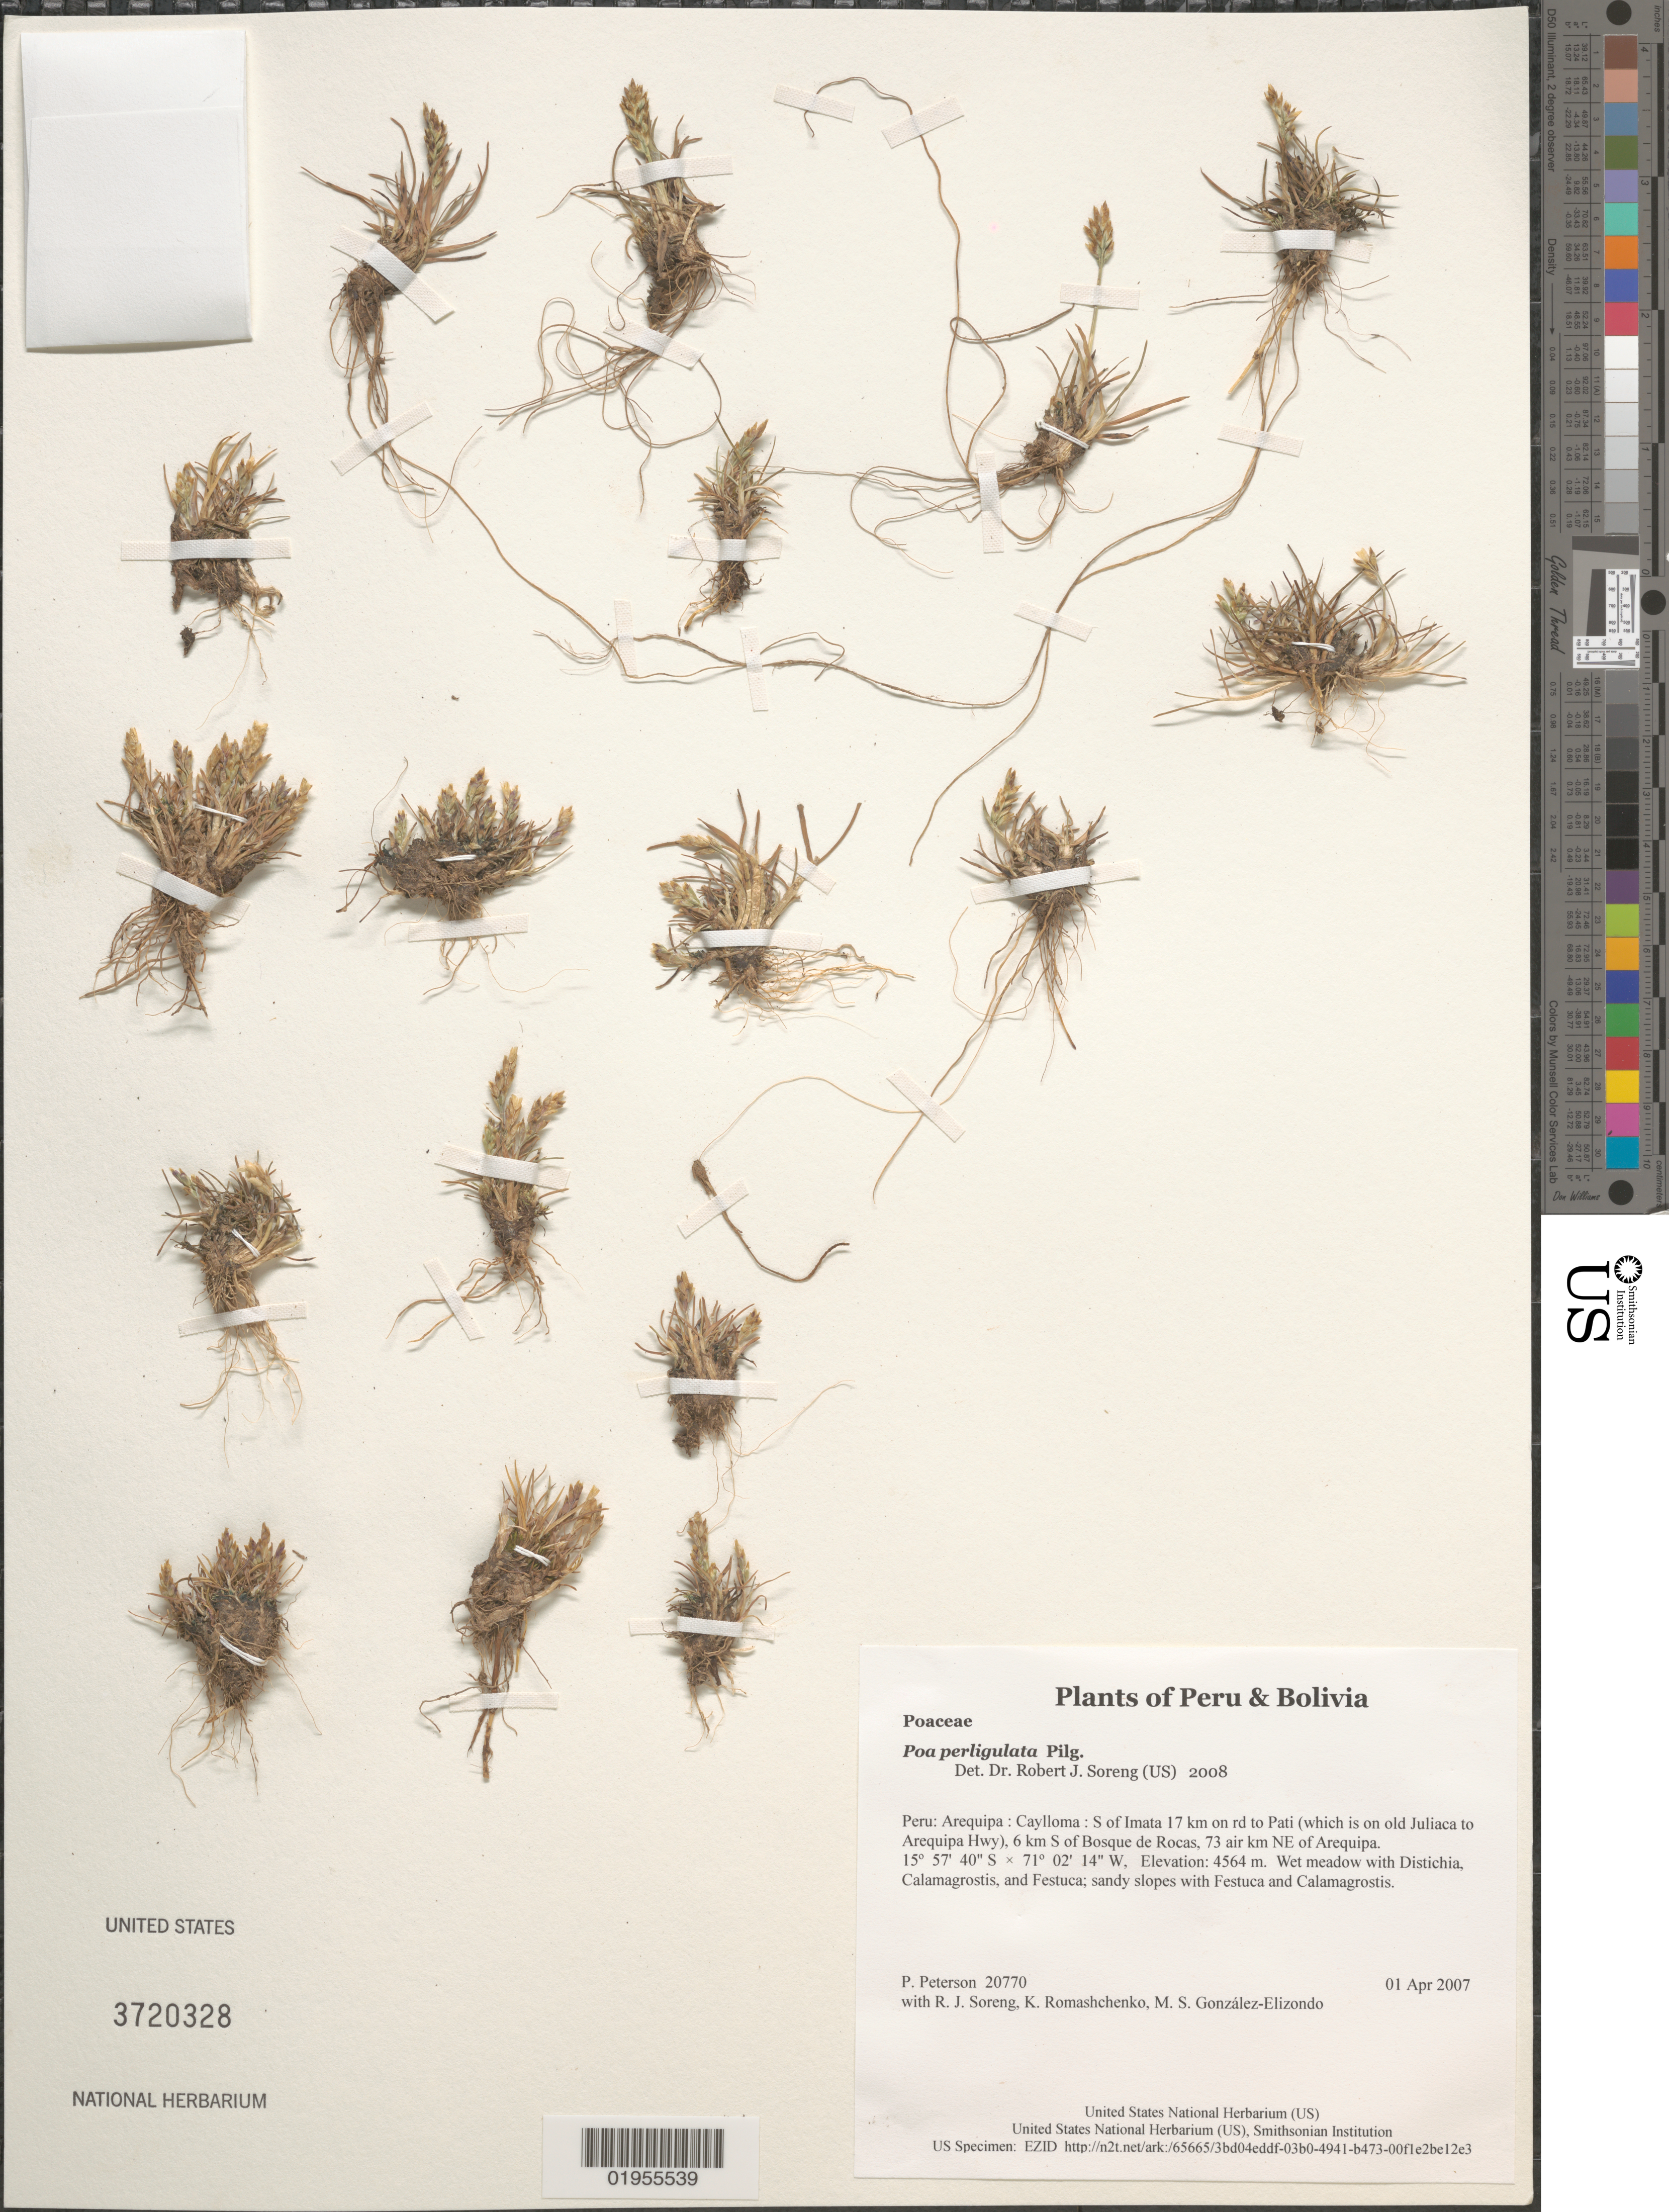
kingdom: Plantae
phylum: Tracheophyta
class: Liliopsida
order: Poales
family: Poaceae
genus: Poa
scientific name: Poa perligulata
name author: Pilg.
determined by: Soreng, Robert J., Research Associate (BOT), Smithsonian Institution - National Museum of Natural History (UNITED STATES)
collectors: P. M. Peterson, R. J. Soreng, K. Romashchenko & M. S. González-Elizondo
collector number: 20770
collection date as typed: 01 Apr 2007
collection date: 2007-04-01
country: Peru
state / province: Arequipa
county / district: Caylloma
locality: S of Imata 17 km on rd to Pati (which is on old Juliaca to Arequipa Hwy), 6 km S of Bosque de Rocas, 73 air km NE of Arequipa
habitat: Wet meadow with Distichia, Calamagrostis, and Festuca; sandy slopes with Festuca and Calamagrostis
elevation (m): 4564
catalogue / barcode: US 3720328